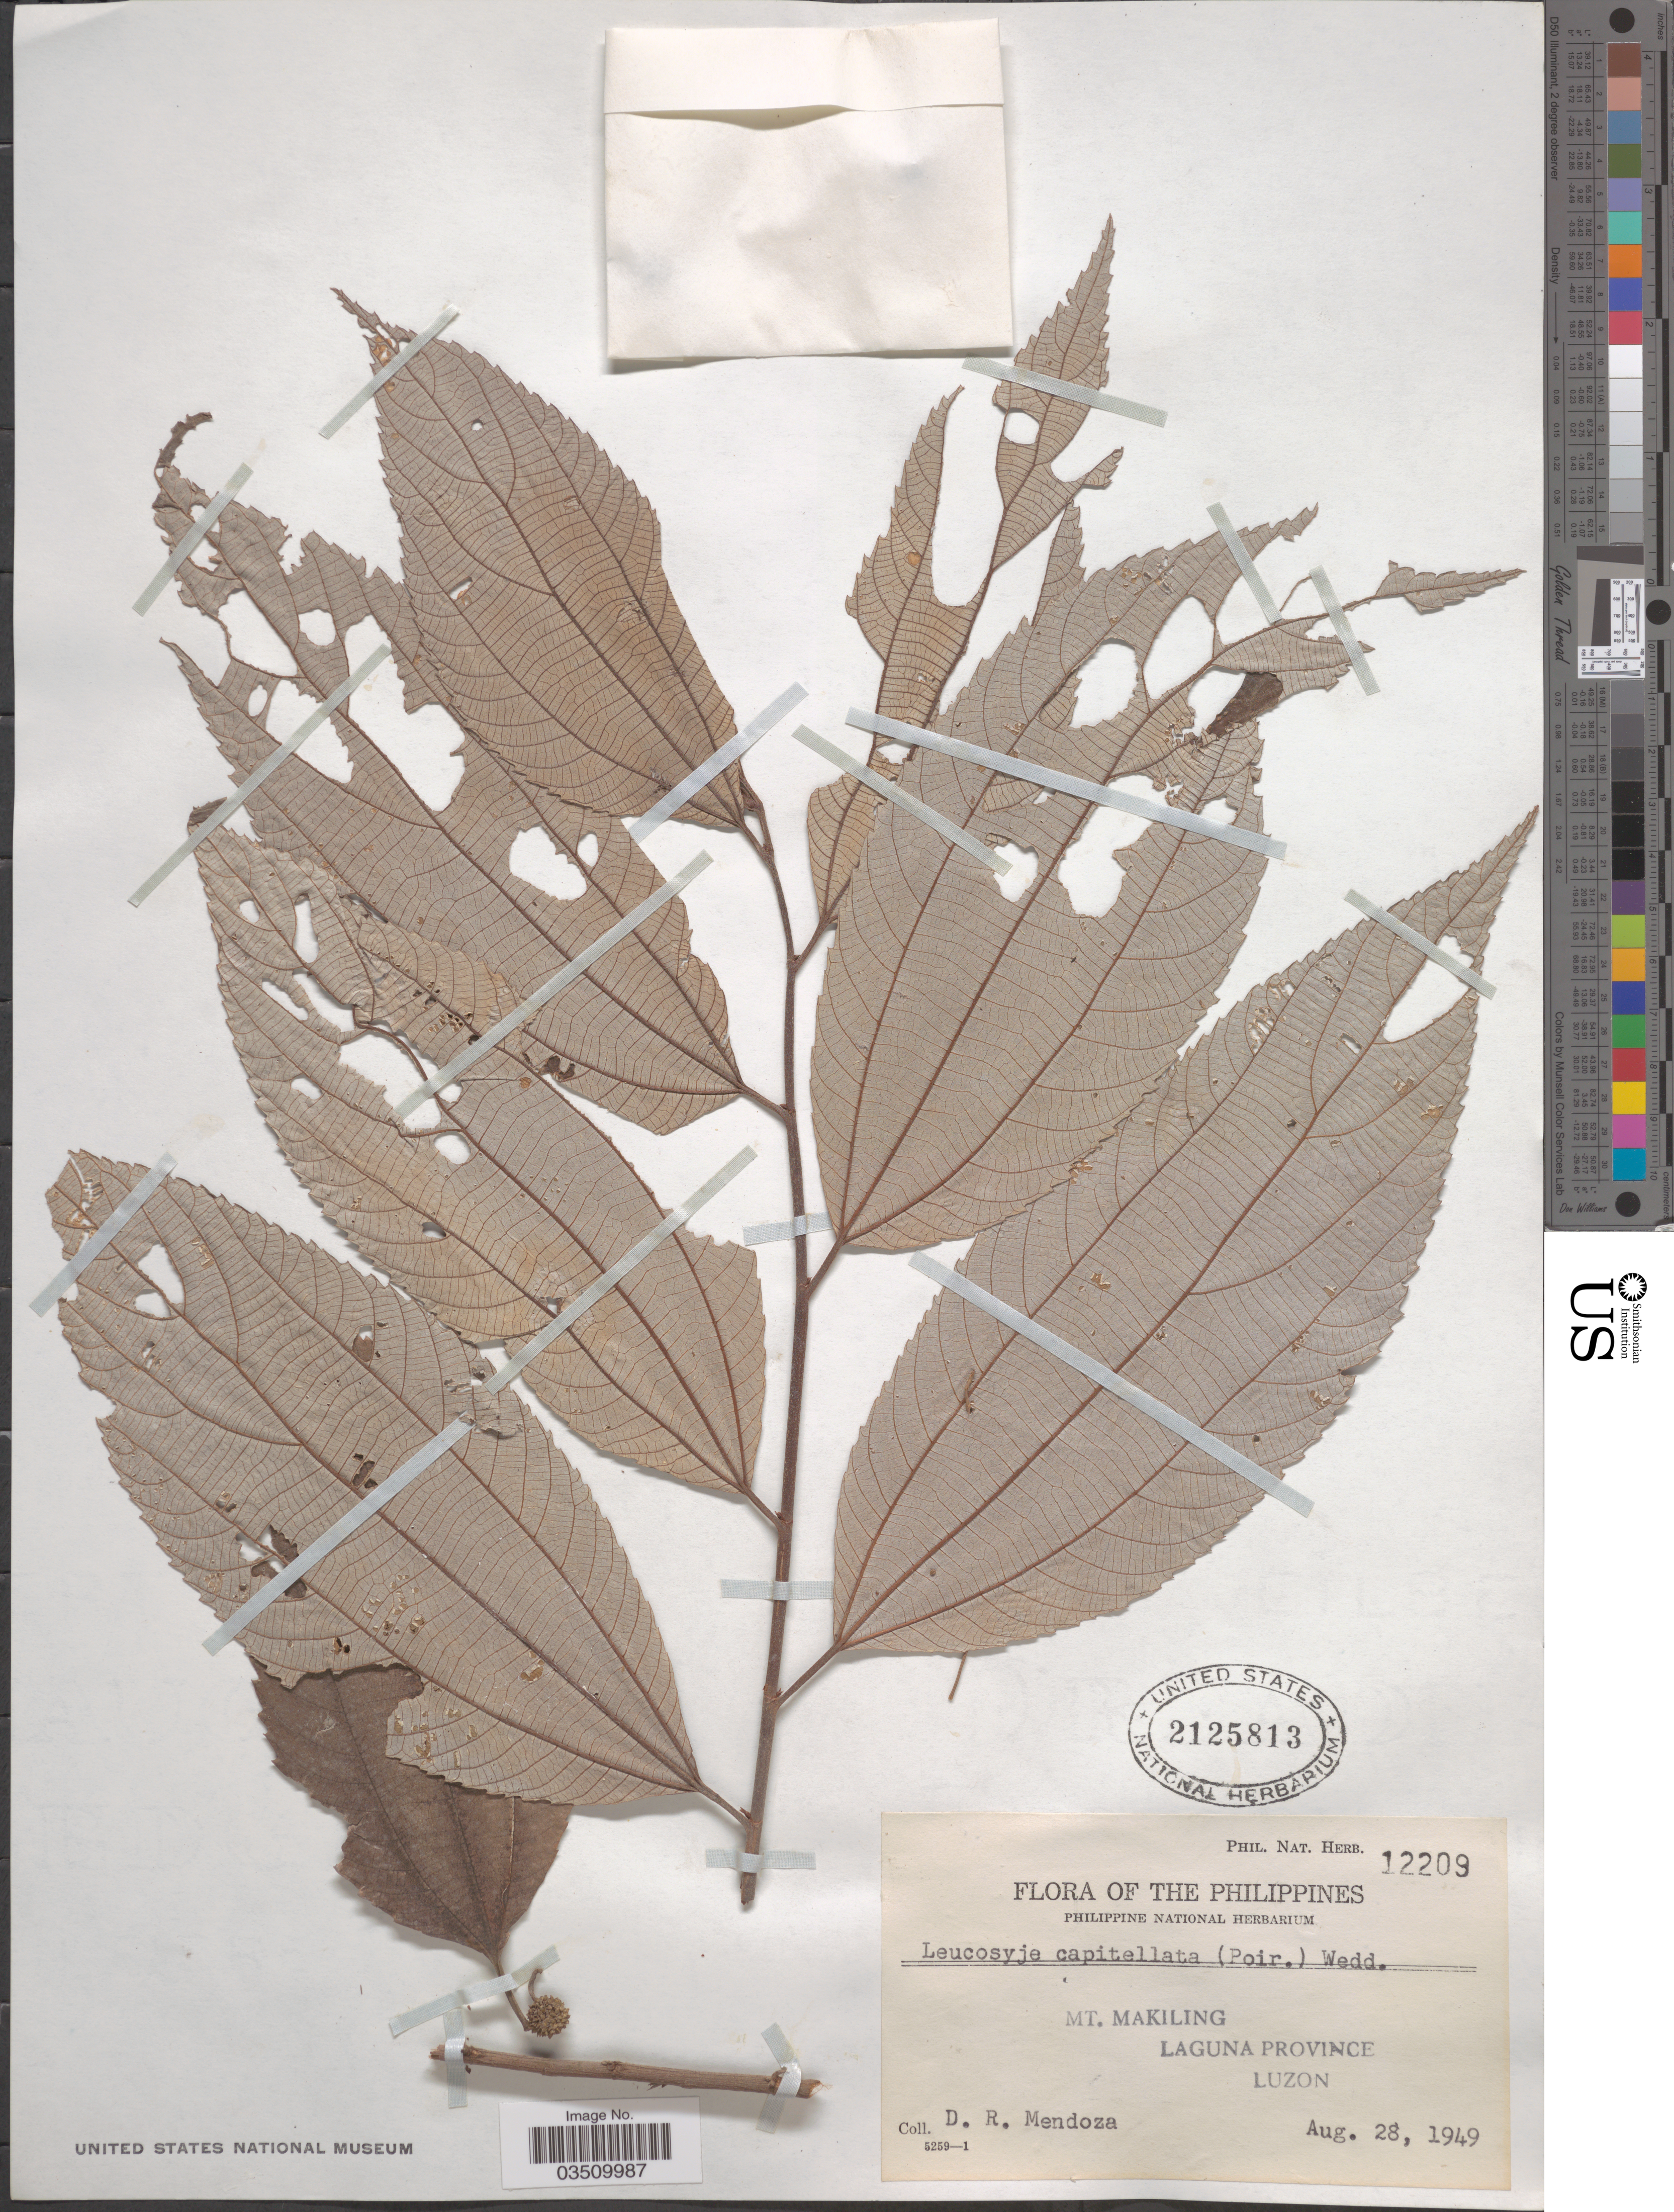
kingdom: Plantae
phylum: Tracheophyta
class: Magnoliopsida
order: Rosales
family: Urticaceae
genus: Leucosyke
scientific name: Leucosyke capitellata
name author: (Poir.) Wedd.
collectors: D. Mendoza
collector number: Phil. Nat. Herb. 12209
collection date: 1949-08-28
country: Philippines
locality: Mt. Makiling, Laguna Province, Luzon.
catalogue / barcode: US 2125813